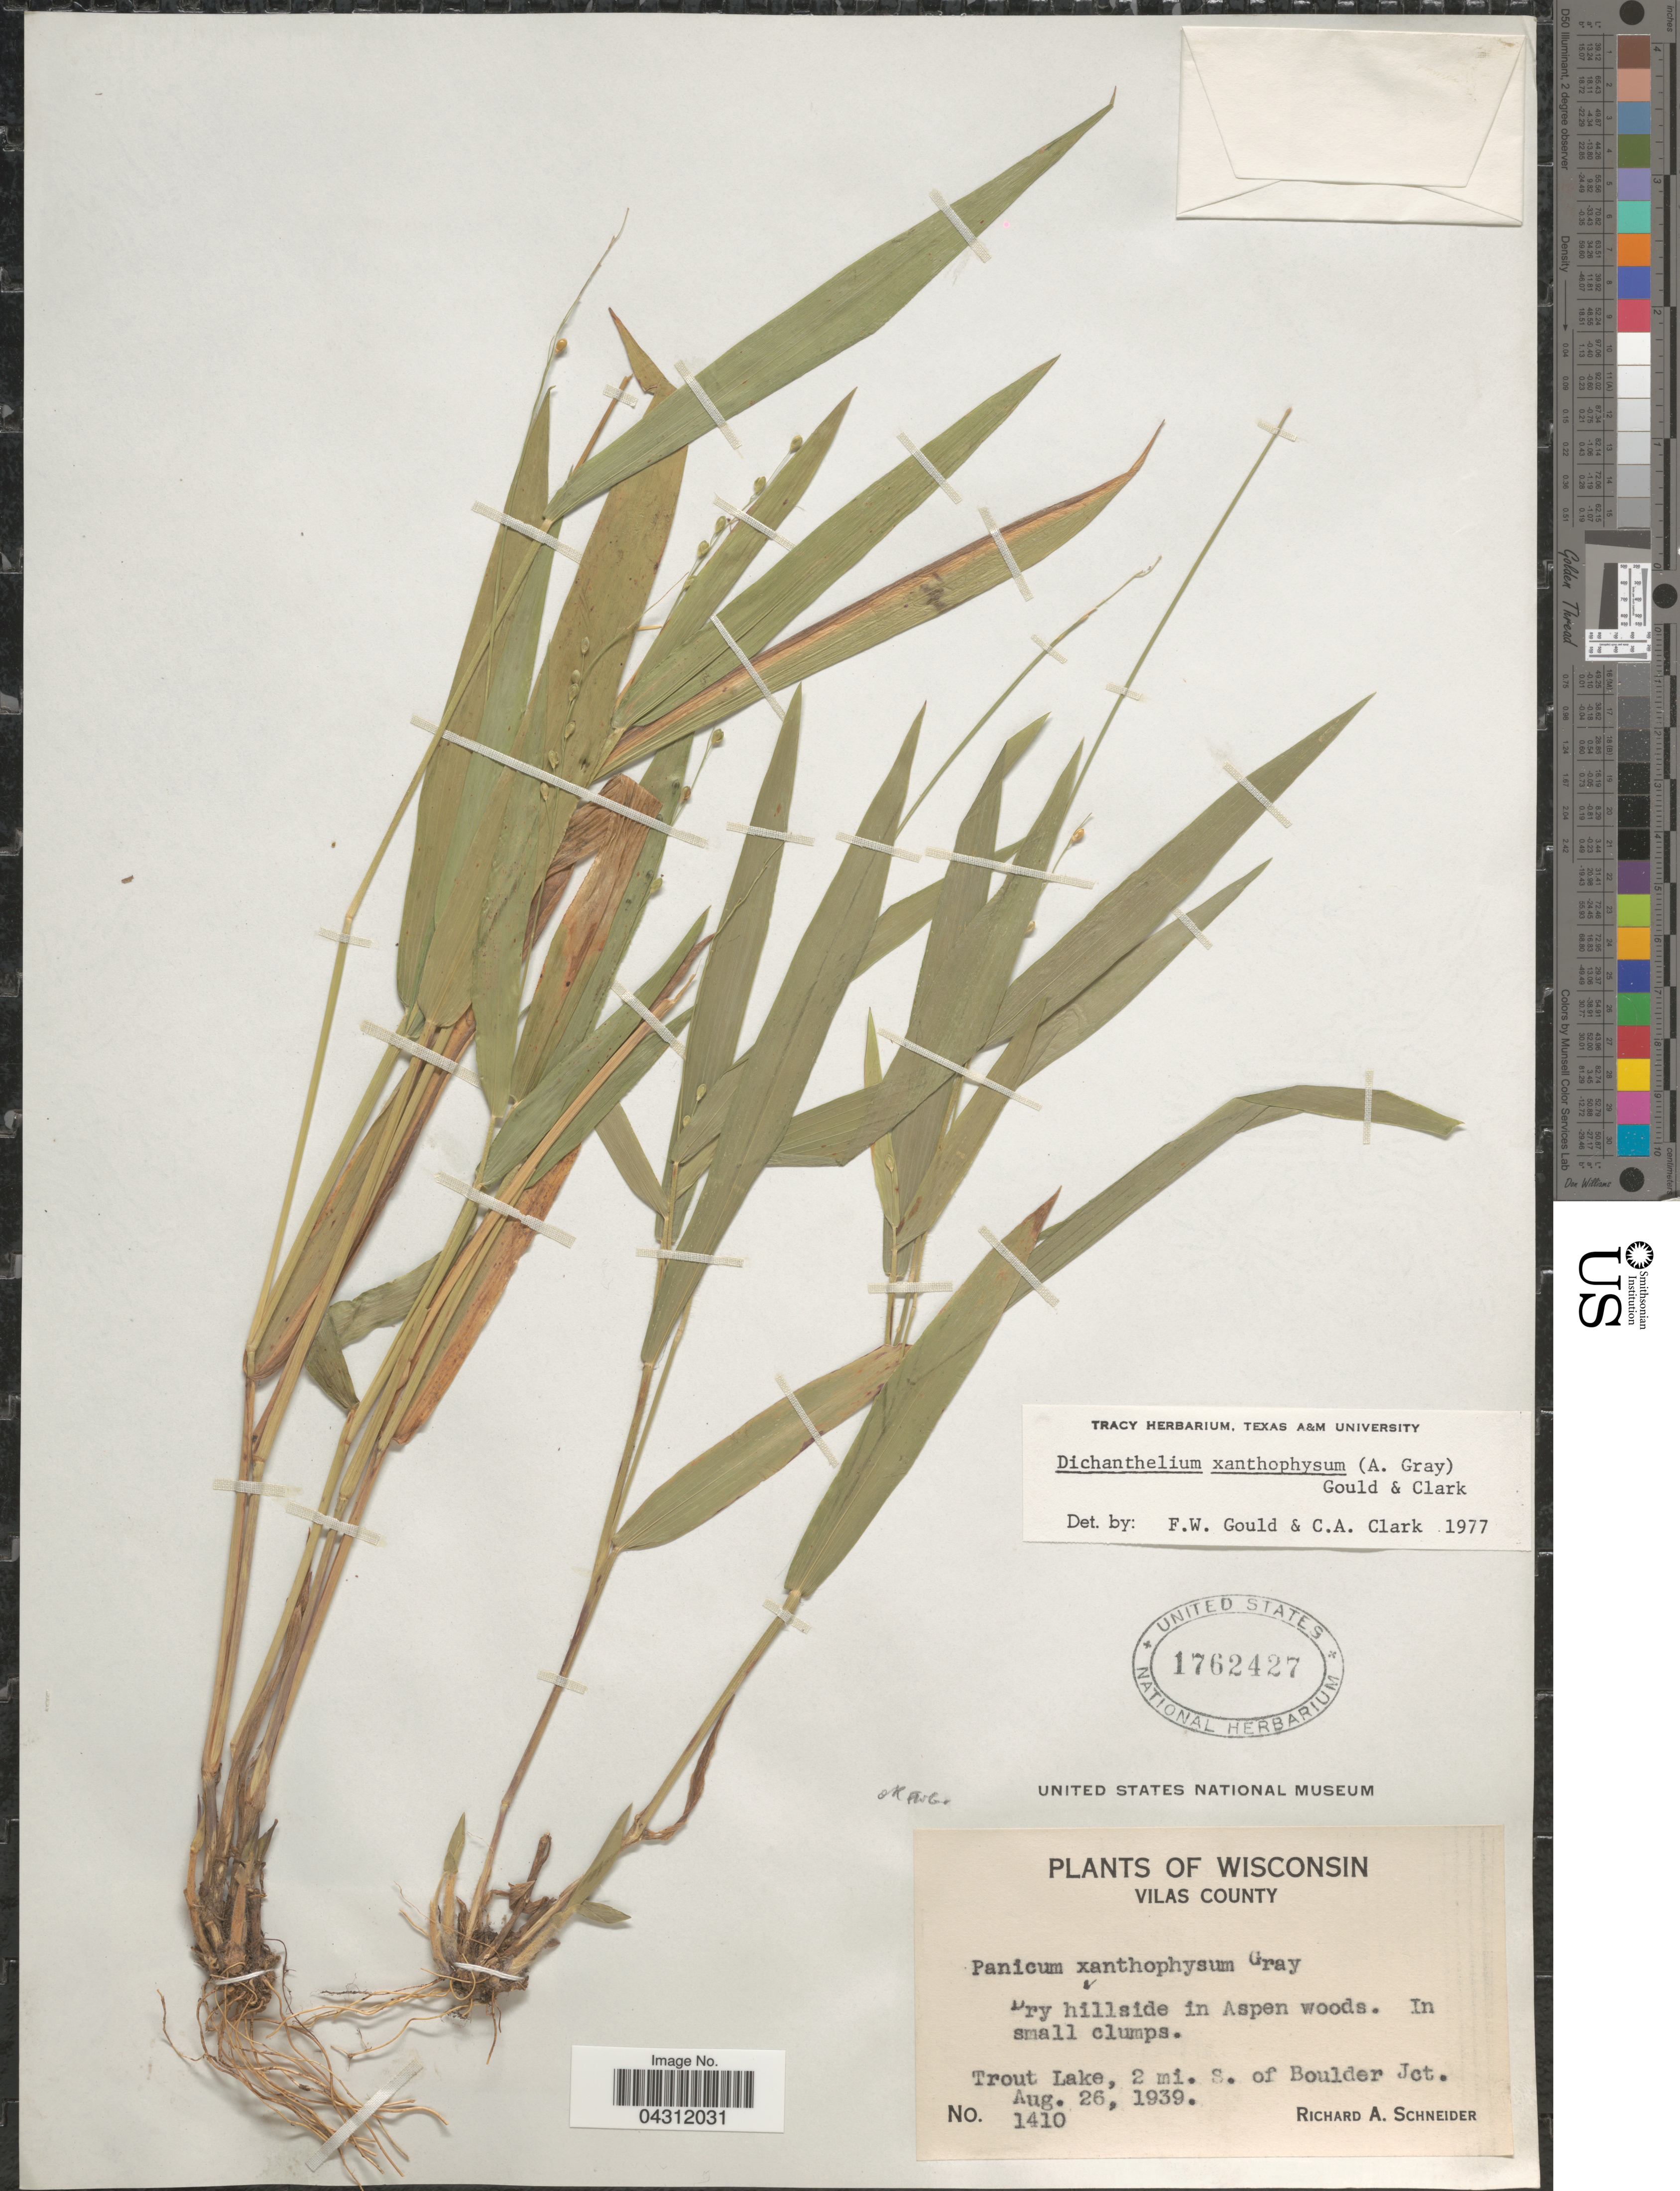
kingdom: Plantae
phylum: Tracheophyta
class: Liliopsida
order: Poales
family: Poaceae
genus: Dichanthelium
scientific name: Dichanthelium xanthophysum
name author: (A. Gray) Freckmann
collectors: R. A. Schneider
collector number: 1410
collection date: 1939-08-26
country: United States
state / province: Wisconsin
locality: Vila County. Dry hillside in Aspen woods. Trout Lake, 2 mi. S. of Boulder Jct.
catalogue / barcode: US 1762427